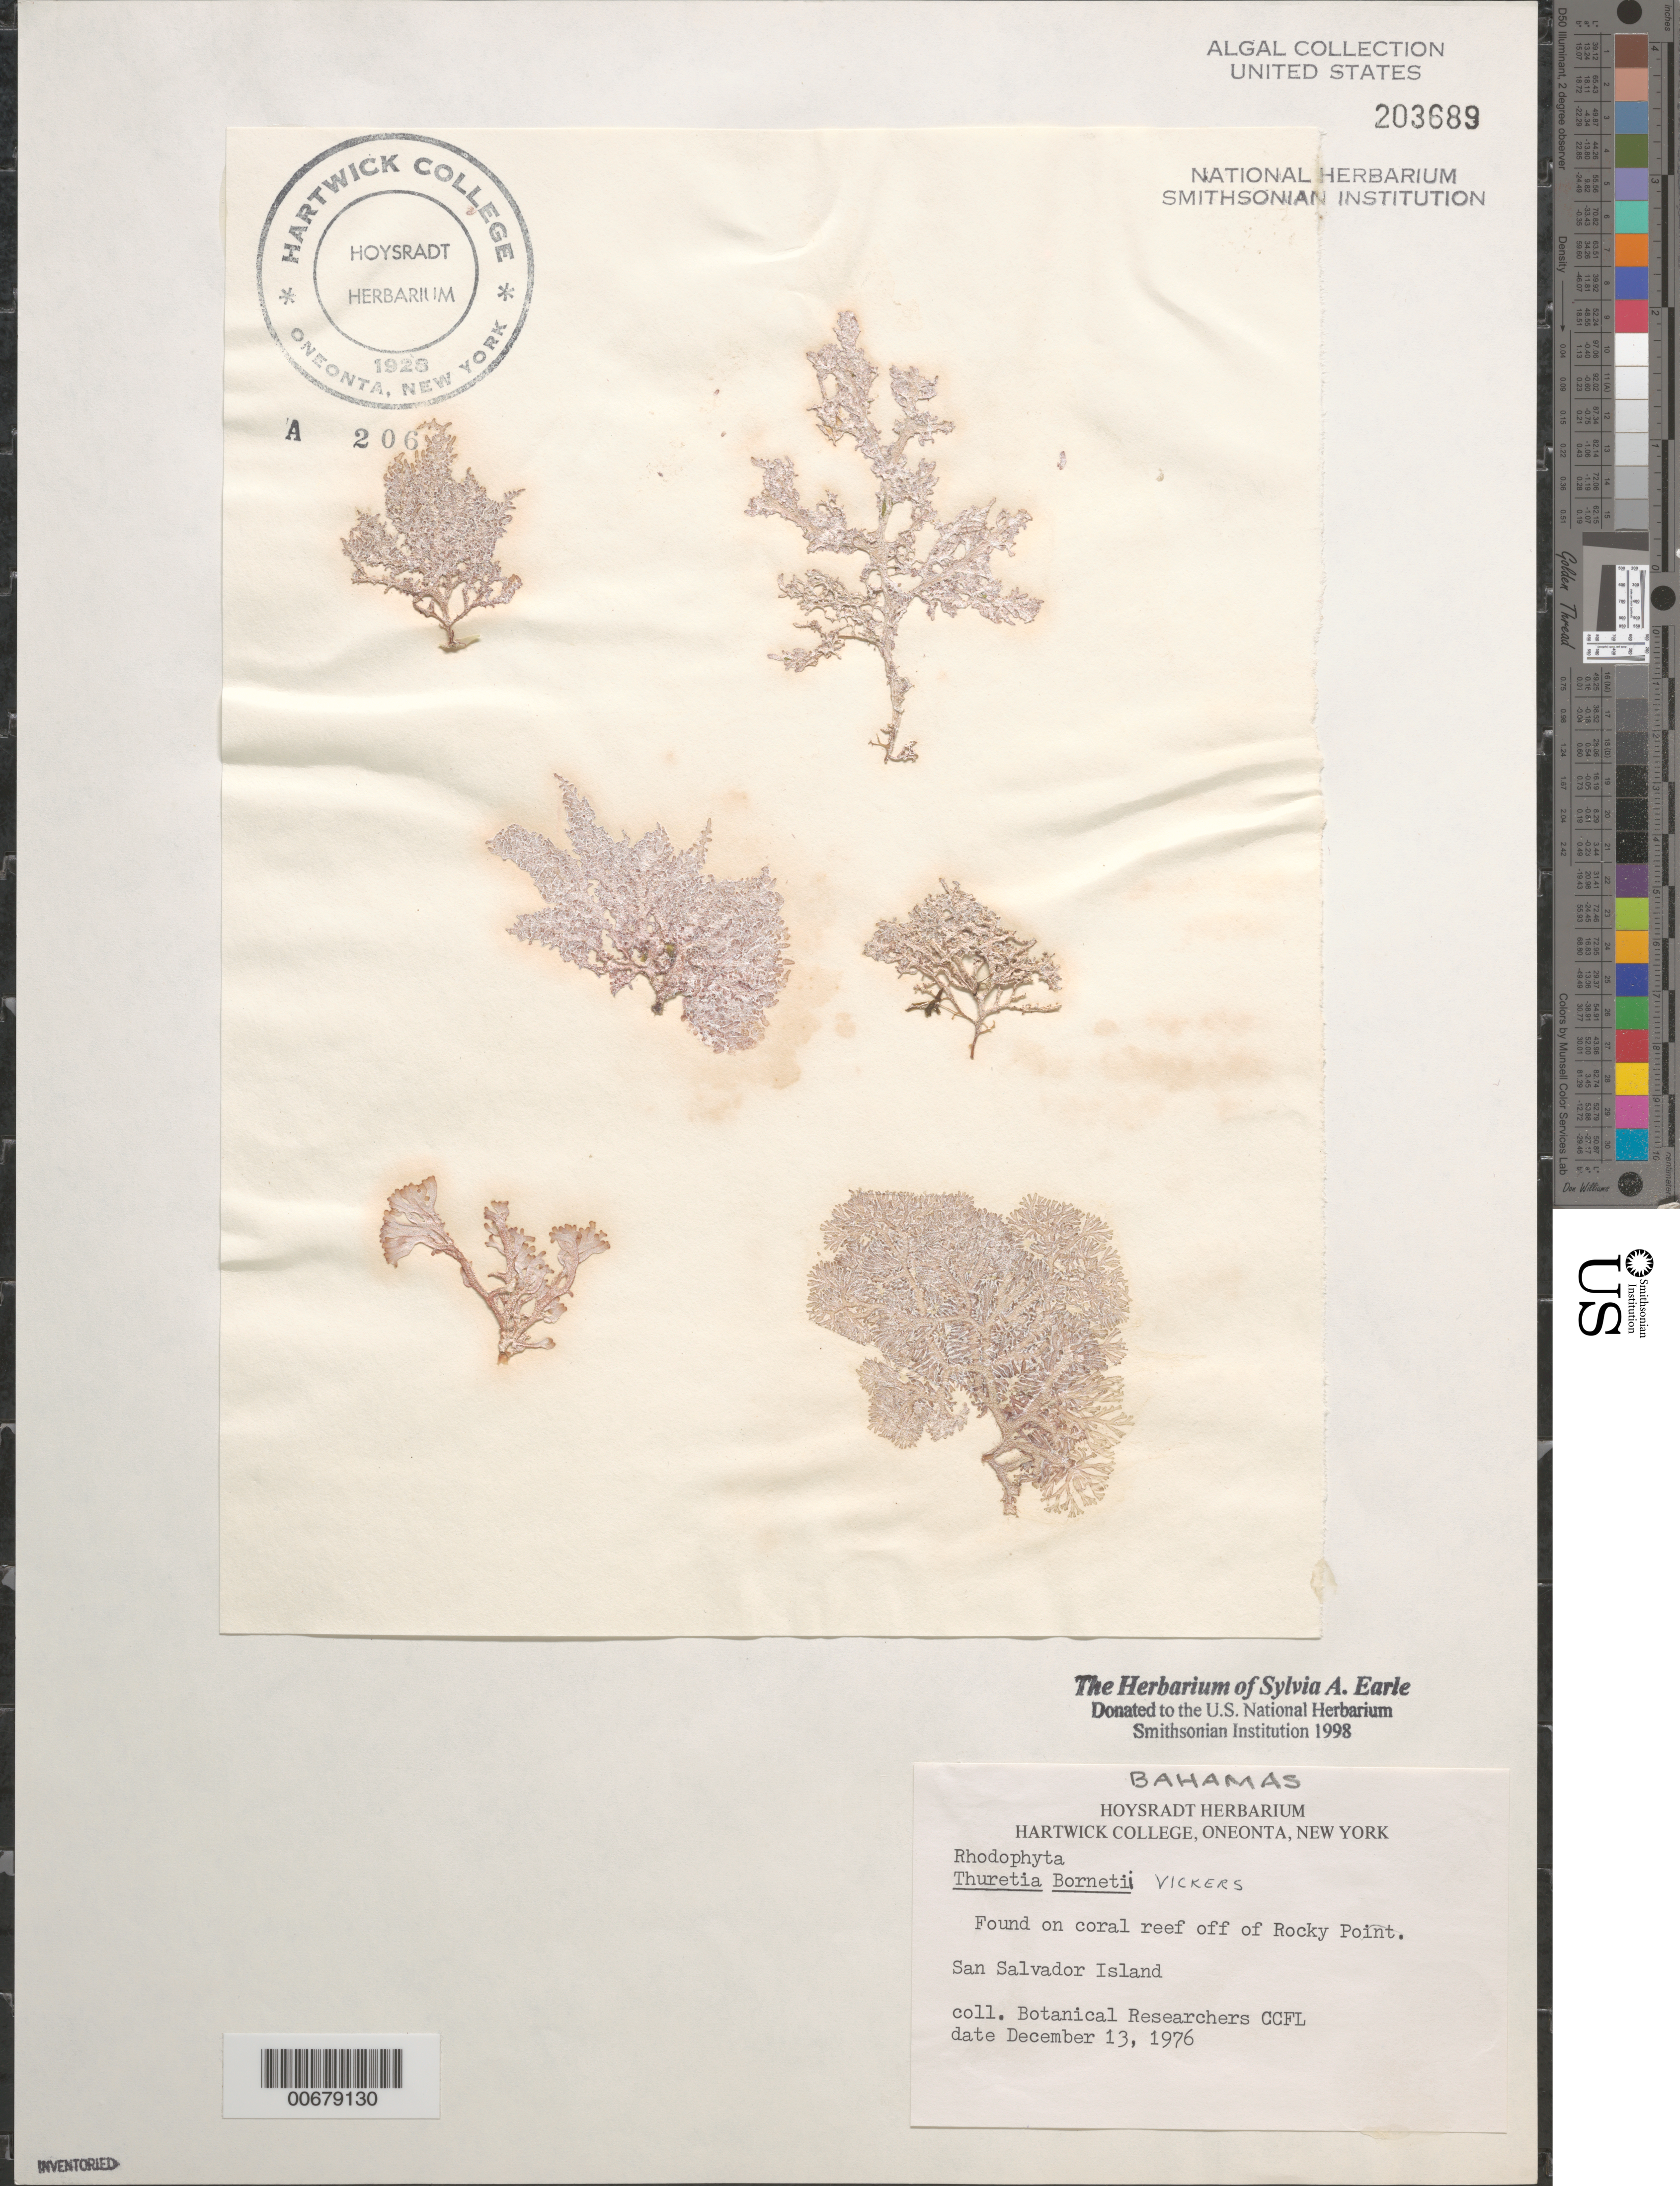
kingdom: Plantae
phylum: Rhodophyta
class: Florideophyceae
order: Ceramiales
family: Dasyaceae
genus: Thuretia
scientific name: Thuretia bornetii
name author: Vickers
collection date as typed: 13 Dec 1976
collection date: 1976-12-13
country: Bahamas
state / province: San Salvador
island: San Salvador Island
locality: Off Rocky Point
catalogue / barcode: US 203689